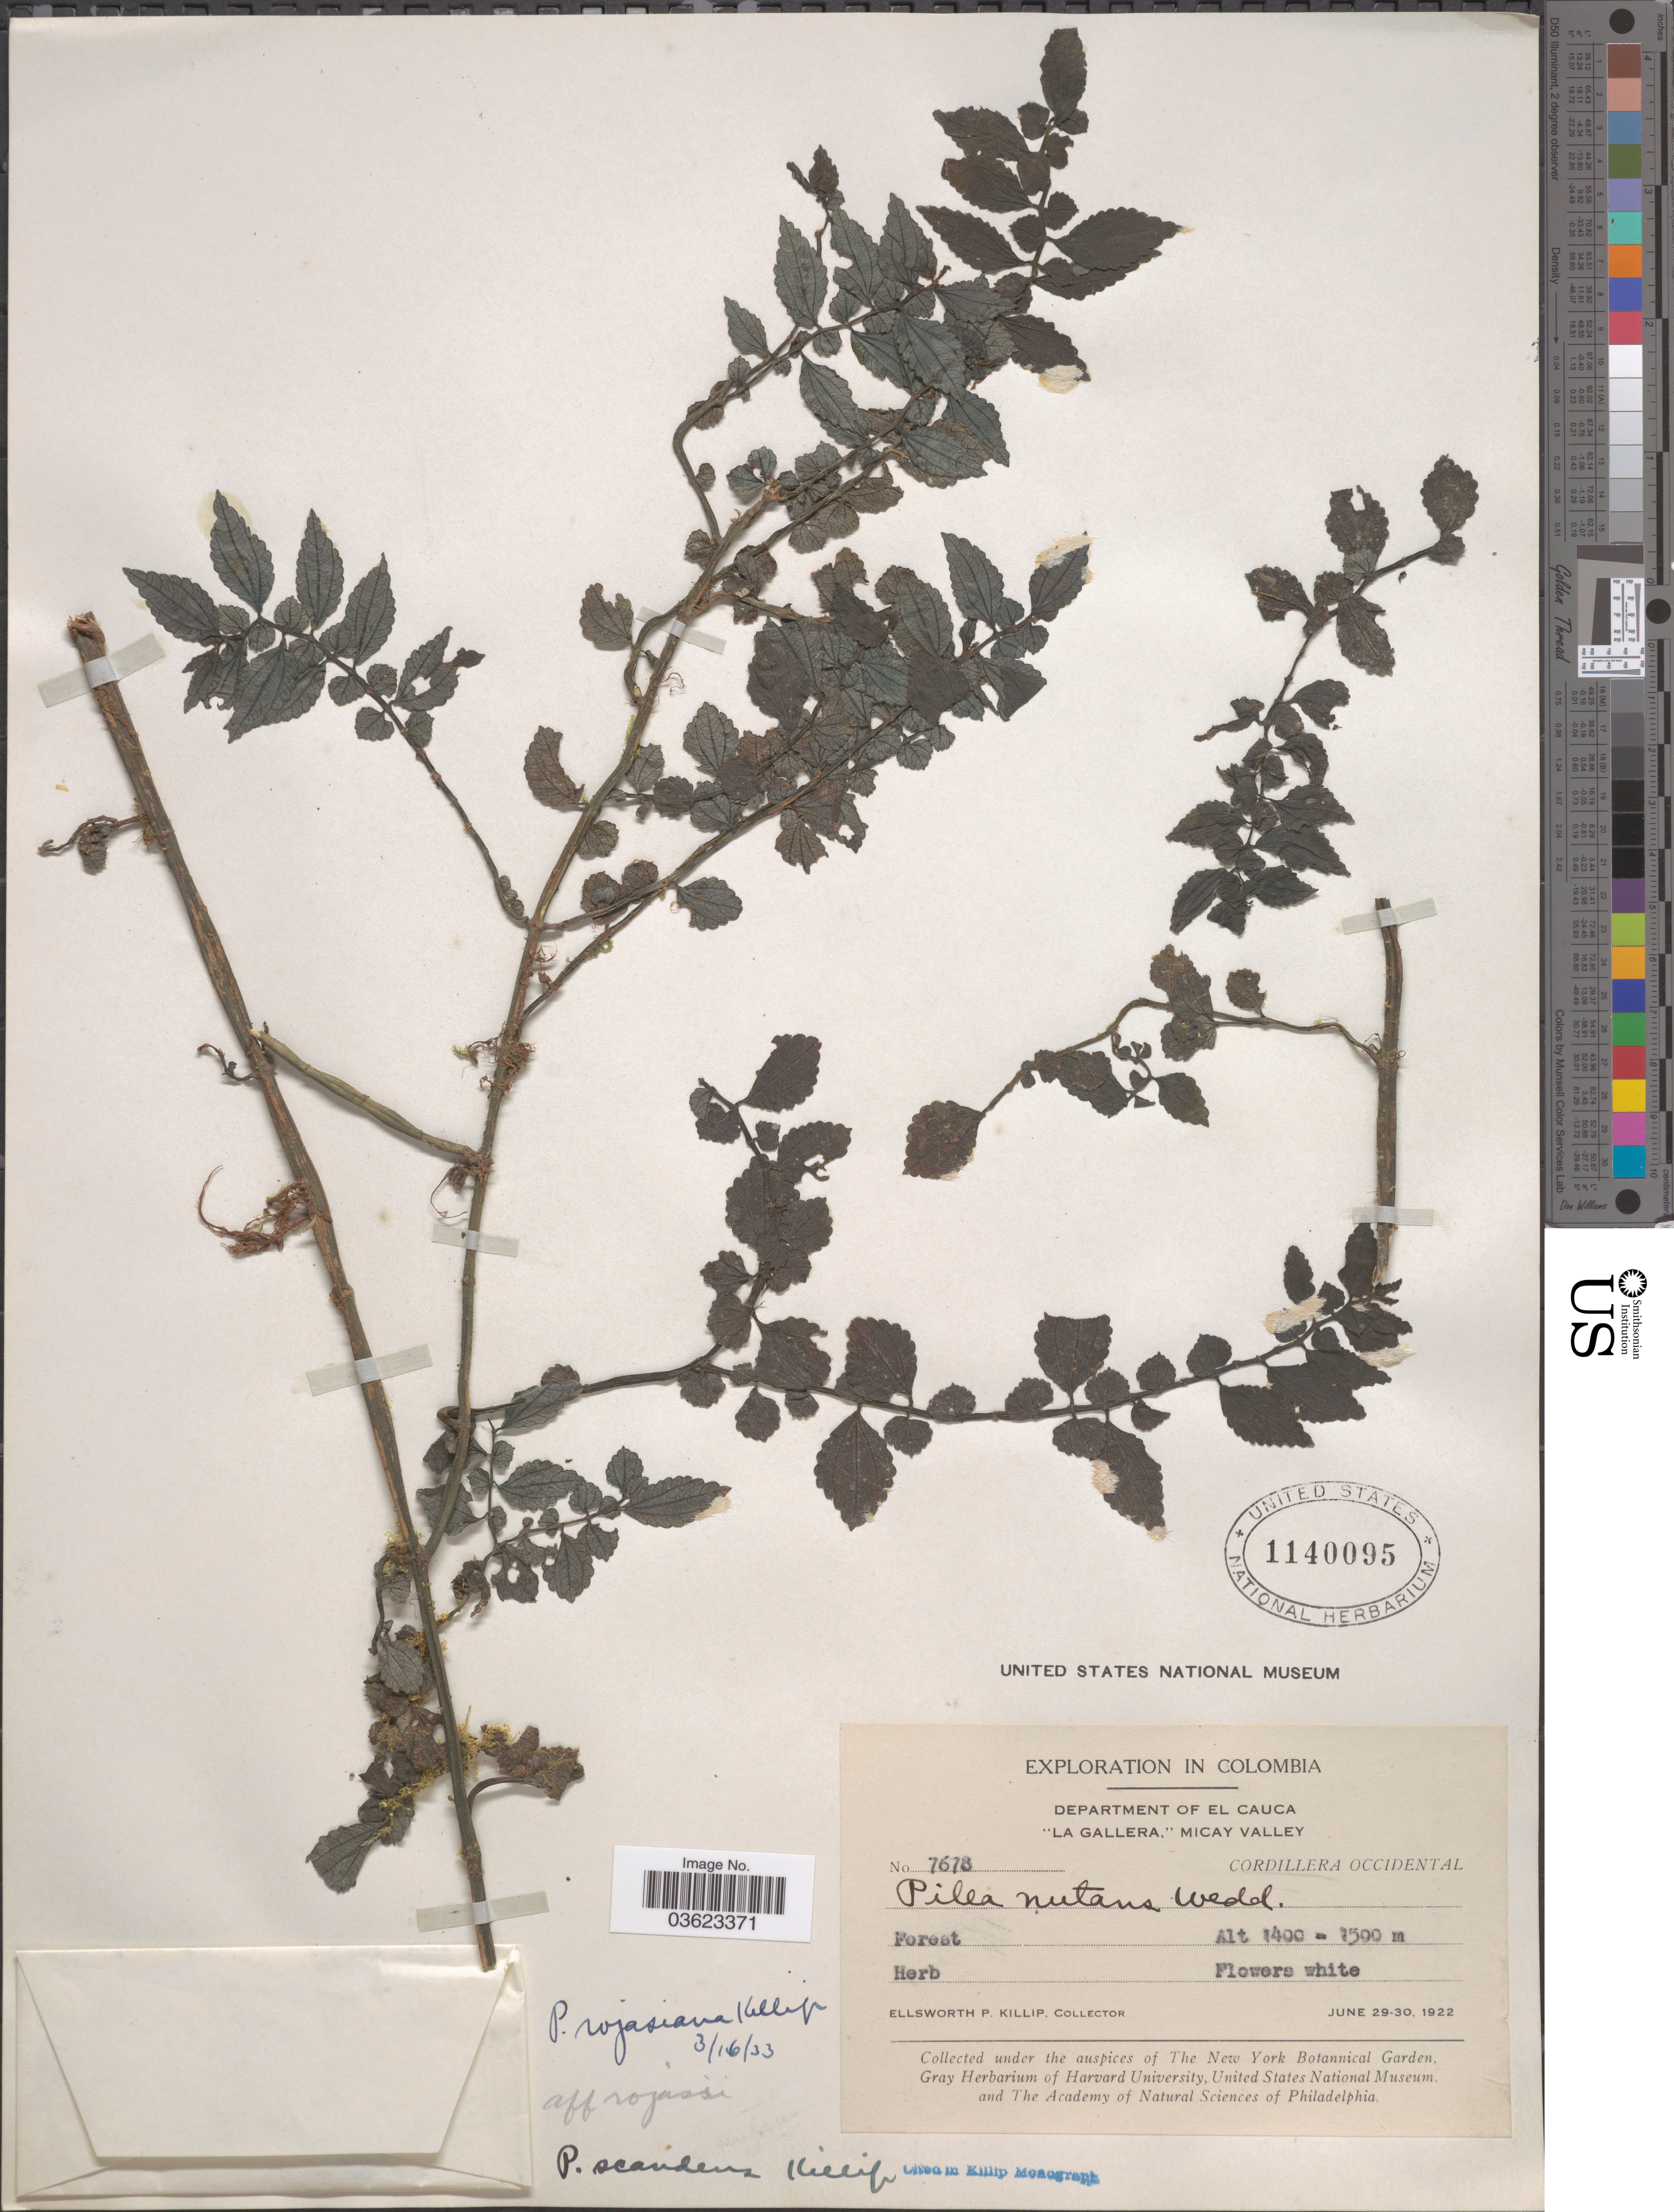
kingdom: Plantae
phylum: Tracheophyta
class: Magnoliopsida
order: Rosales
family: Urticaceae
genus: Pilea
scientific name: Pilea scandens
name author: Killip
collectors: E. P. Killip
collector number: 7678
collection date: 1922-06-29/1922-06-30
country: Colombia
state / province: Cauca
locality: Department of El Cauca. 'La Gallera,' Micay Valley. Cordillera Occidental.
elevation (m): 1400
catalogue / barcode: US 1140095